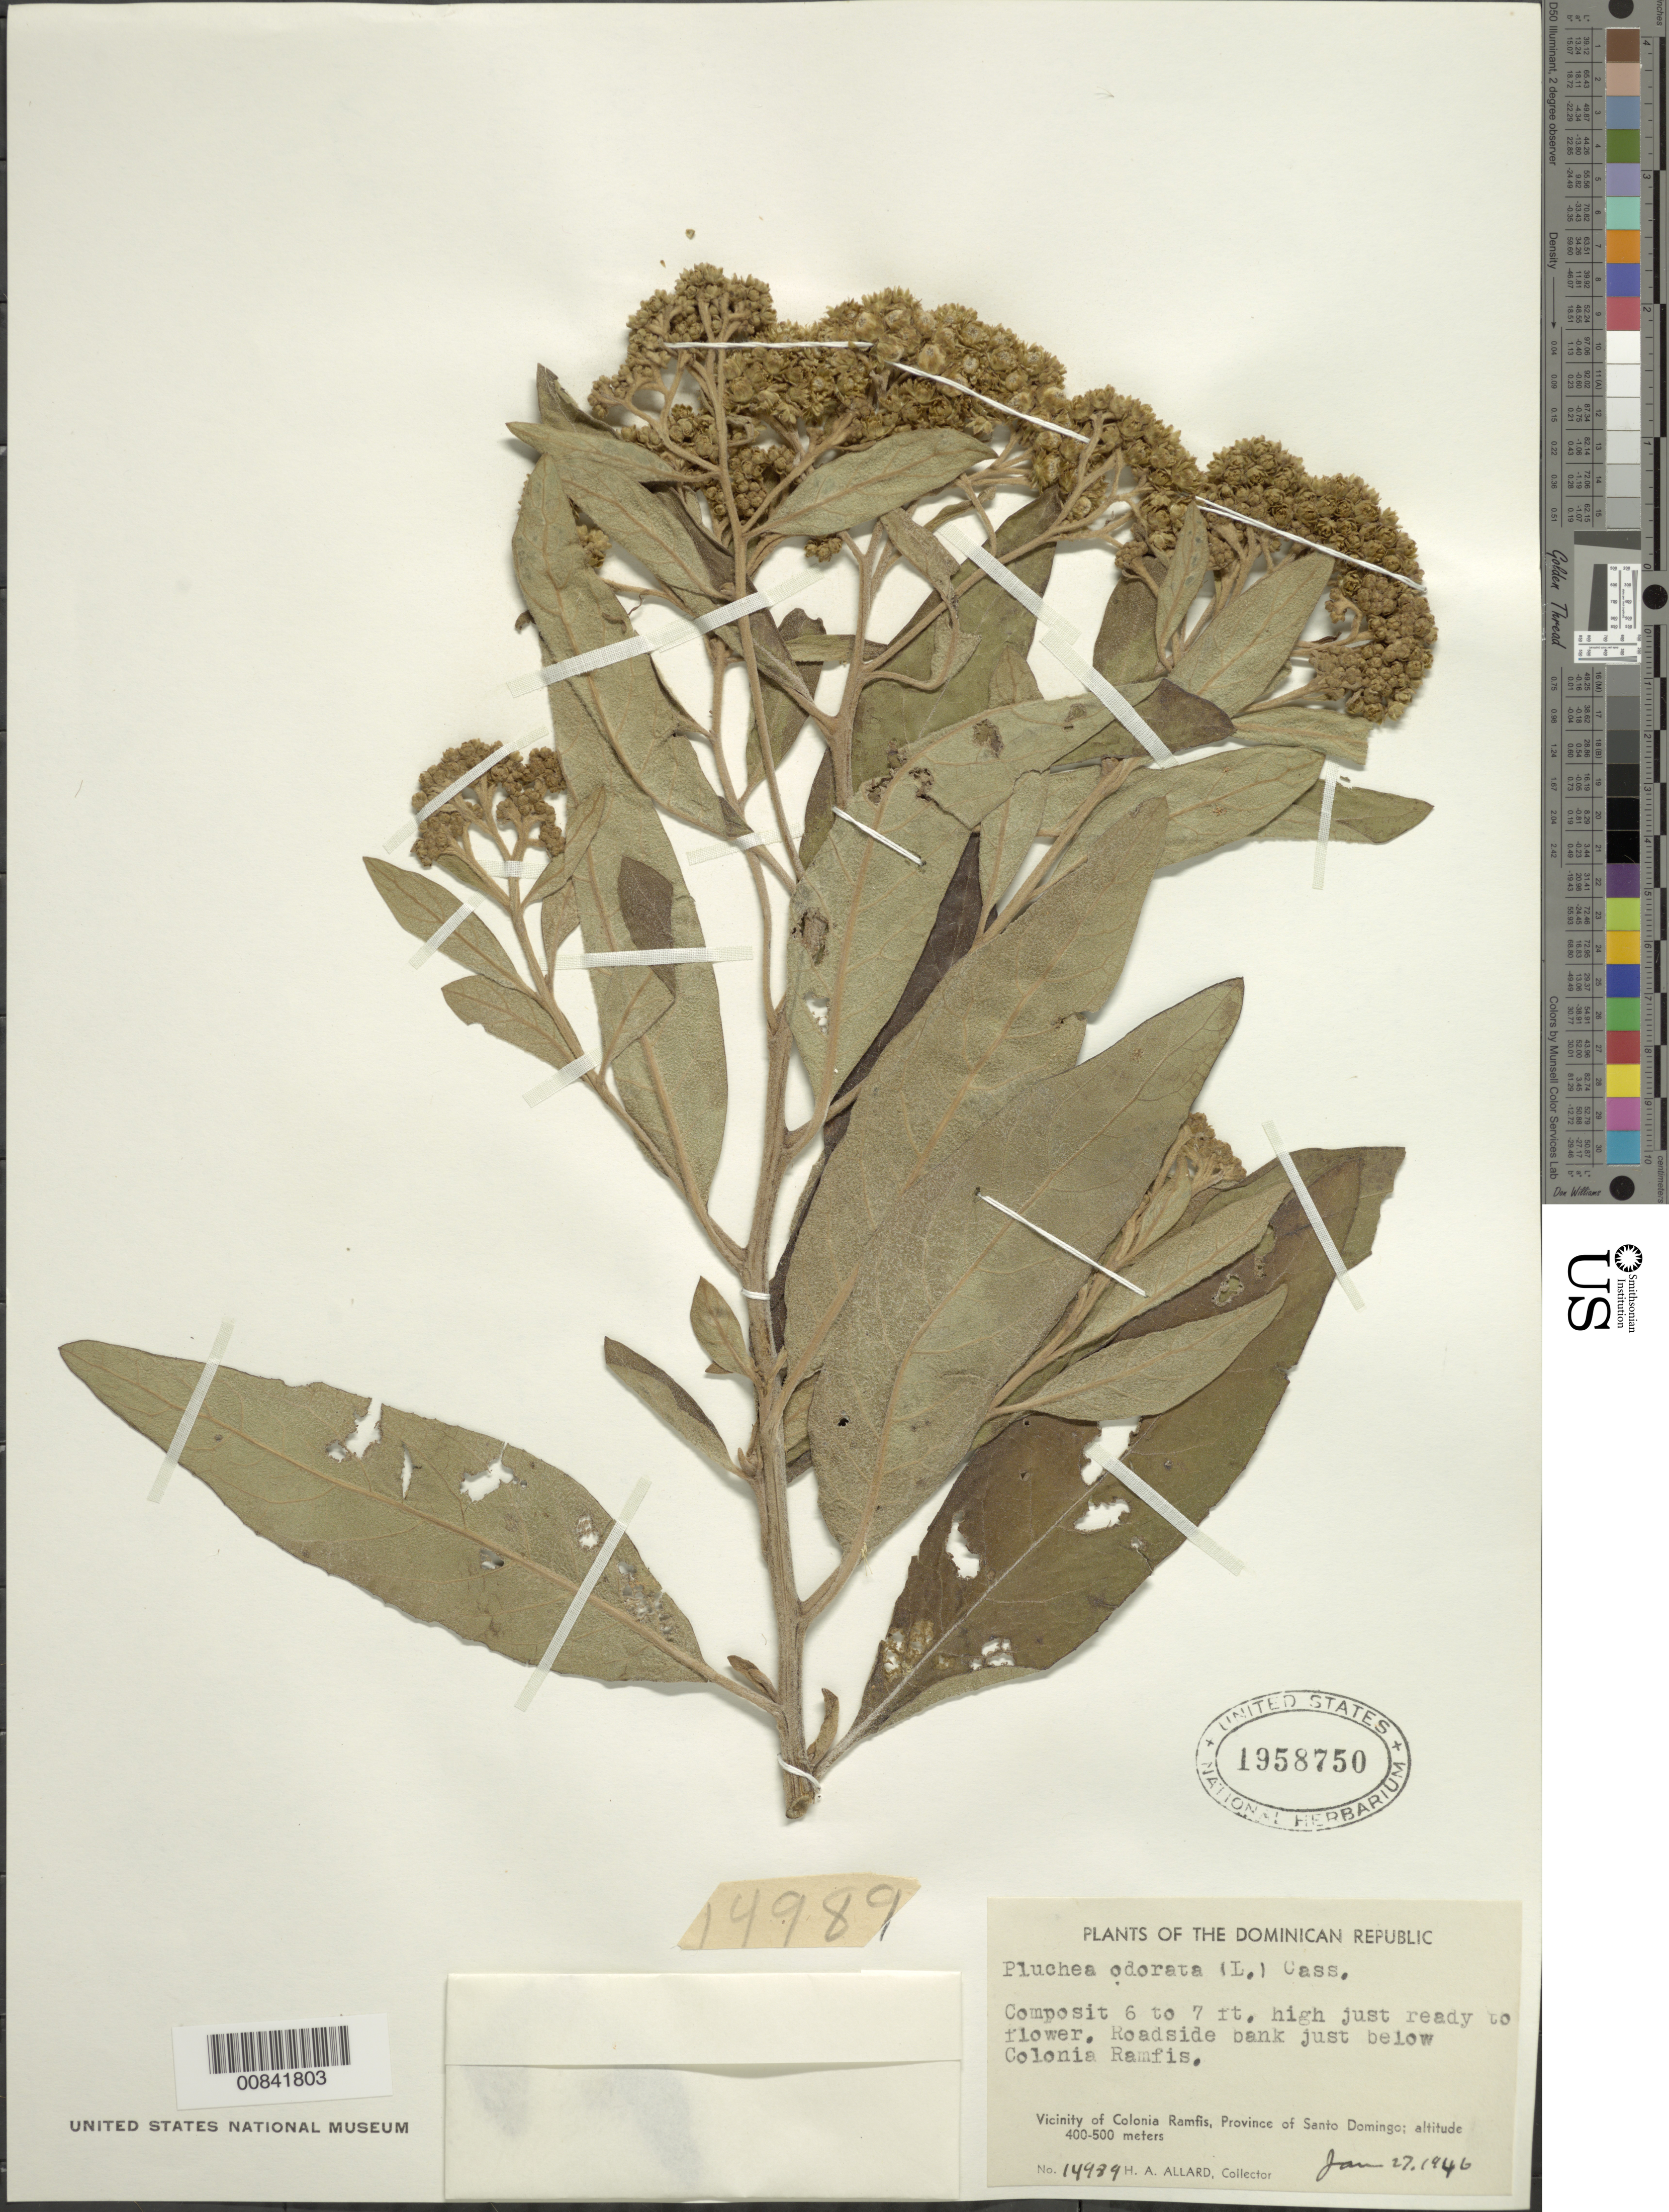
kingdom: Plantae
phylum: Tracheophyta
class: Magnoliopsida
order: Asterales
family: Asteraceae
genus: Pluchea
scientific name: Pluchea carolinensis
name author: (Jacq.) D. Don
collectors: H. A. Allard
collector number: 14989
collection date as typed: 27 Jan 1946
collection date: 1946-01-27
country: Dominican Republic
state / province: Distrito Nacional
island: Hispaniola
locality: Vicinity of Colonia Ramfis, just below city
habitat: Roadside bank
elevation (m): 400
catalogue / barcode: US 1958750